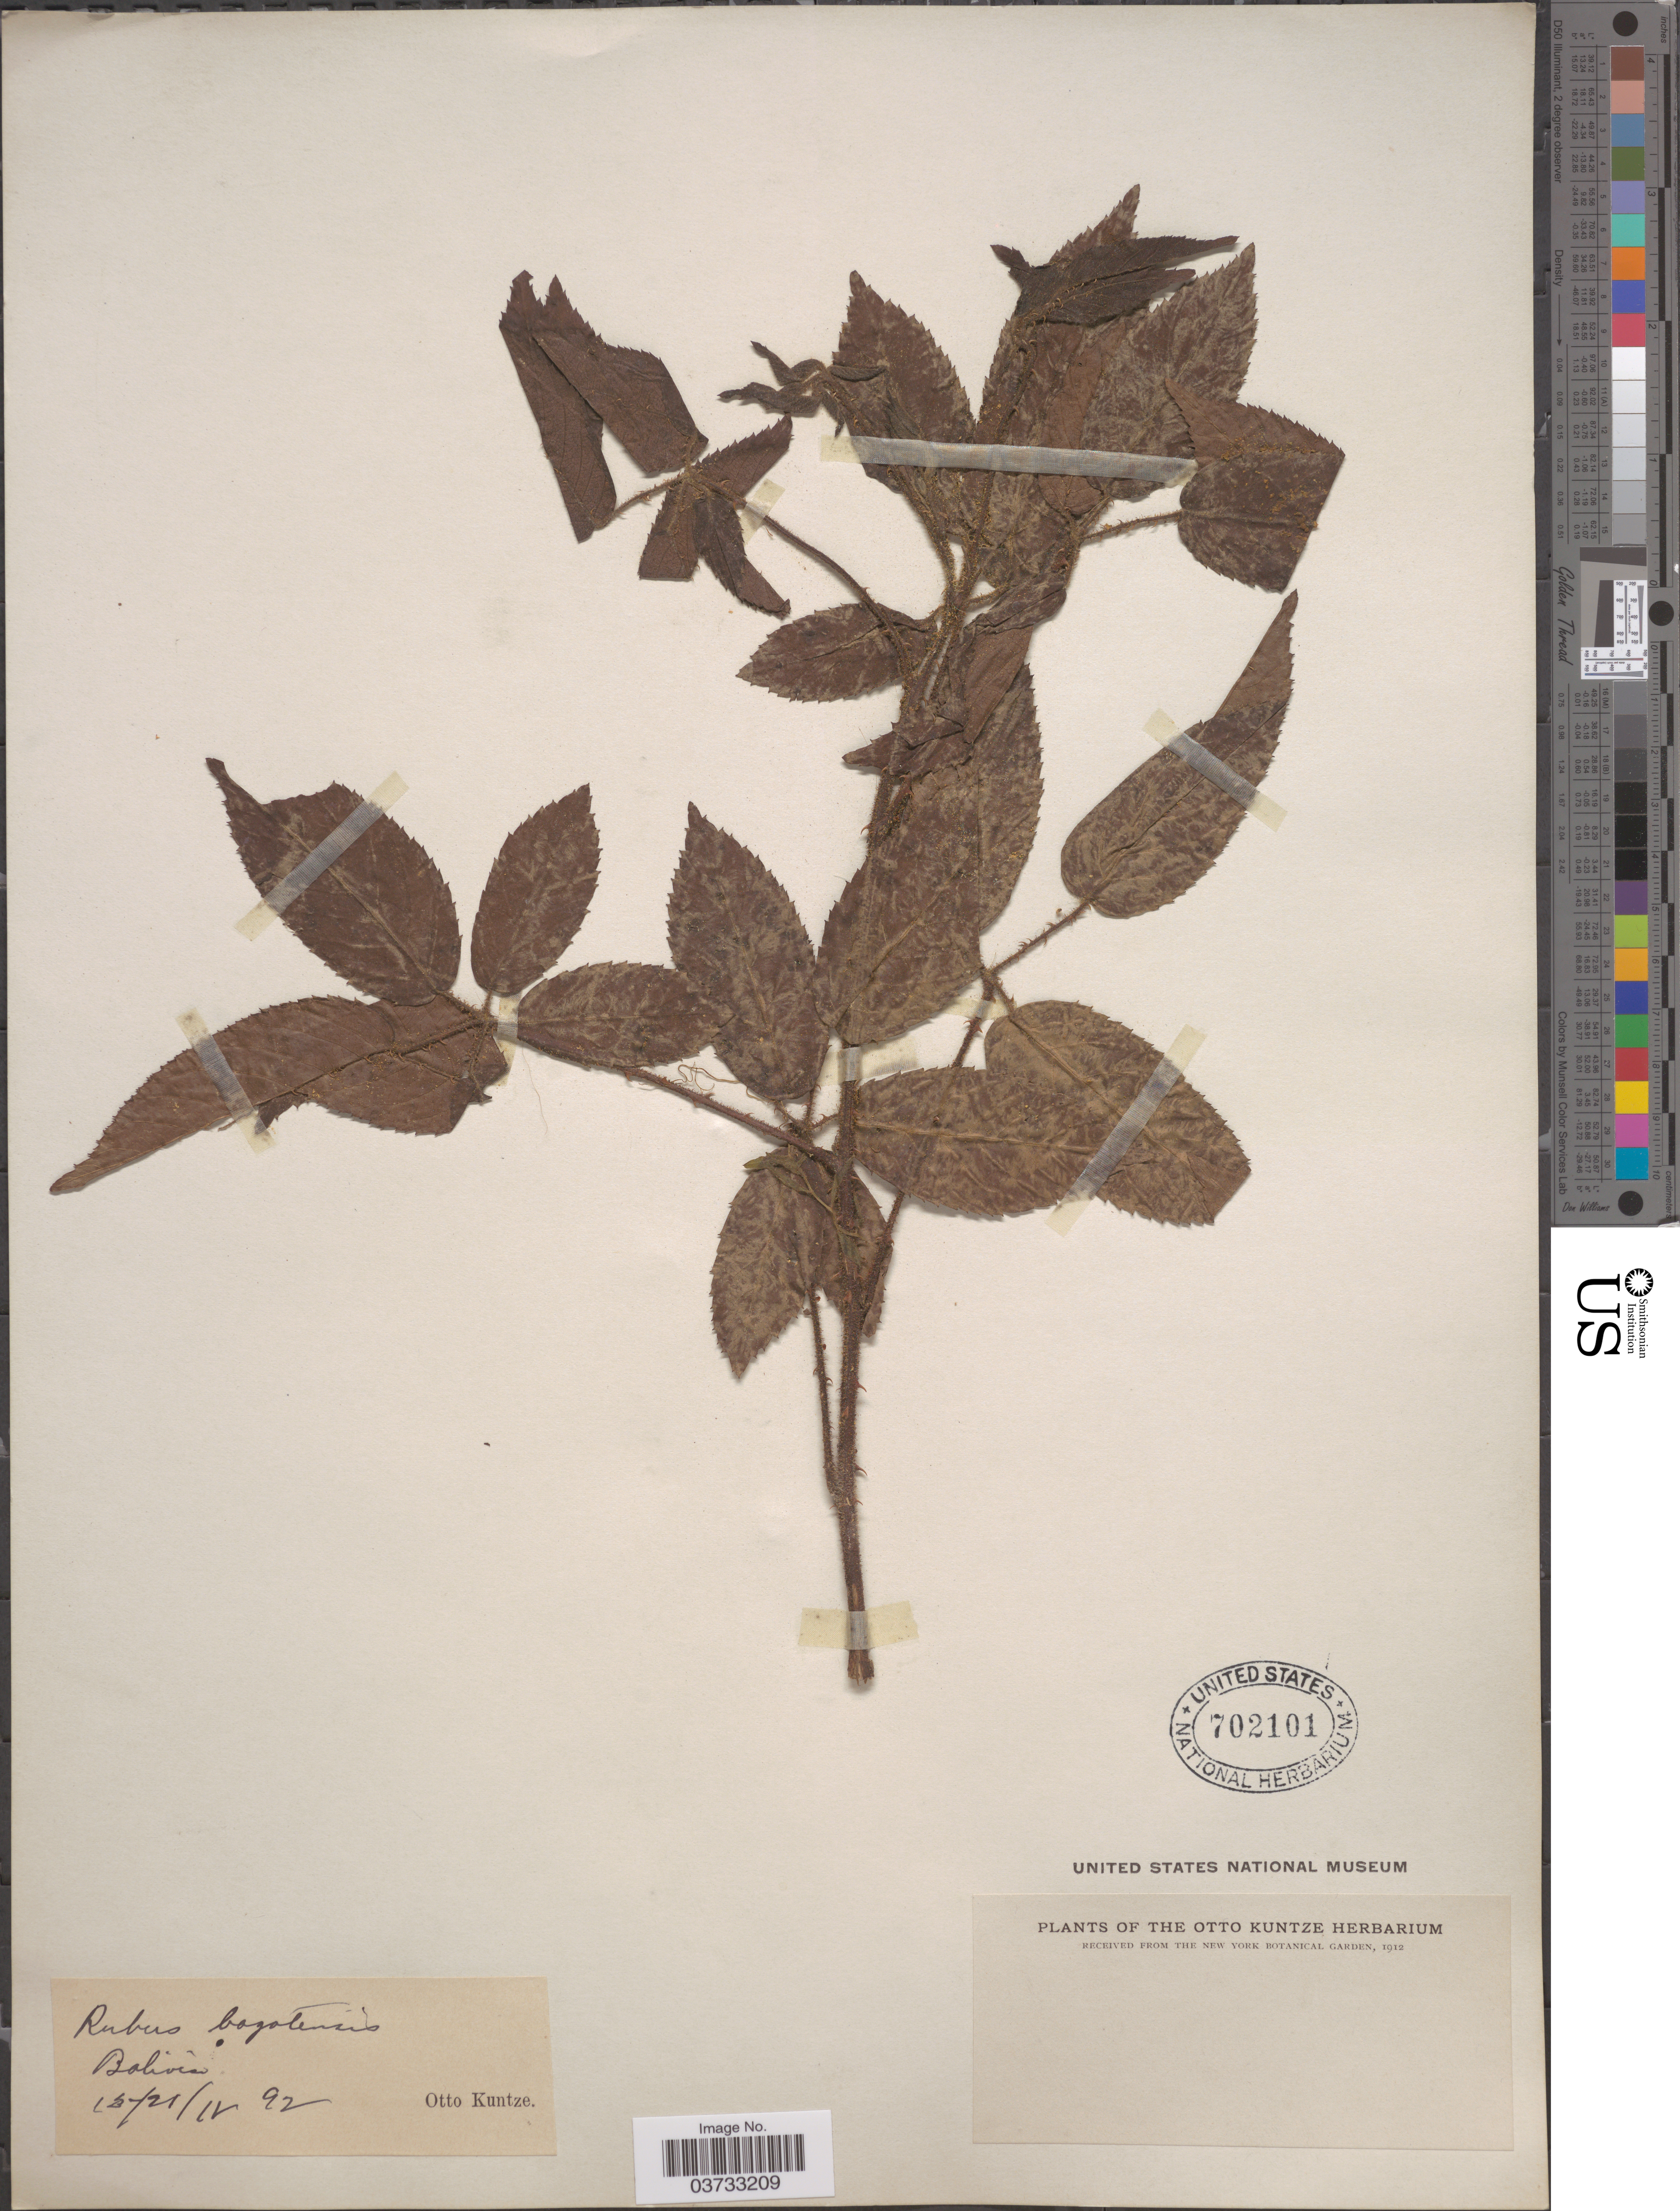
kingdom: Plantae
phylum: Tracheophyta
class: Magnoliopsida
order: Rosales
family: Rosaceae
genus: Rubus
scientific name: Rubus adenothallus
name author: Focke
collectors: C.E.O. Kuntze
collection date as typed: Transcribed d/m/y: 15/4/92 to 21/4/92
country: Bolivia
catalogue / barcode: US 702101